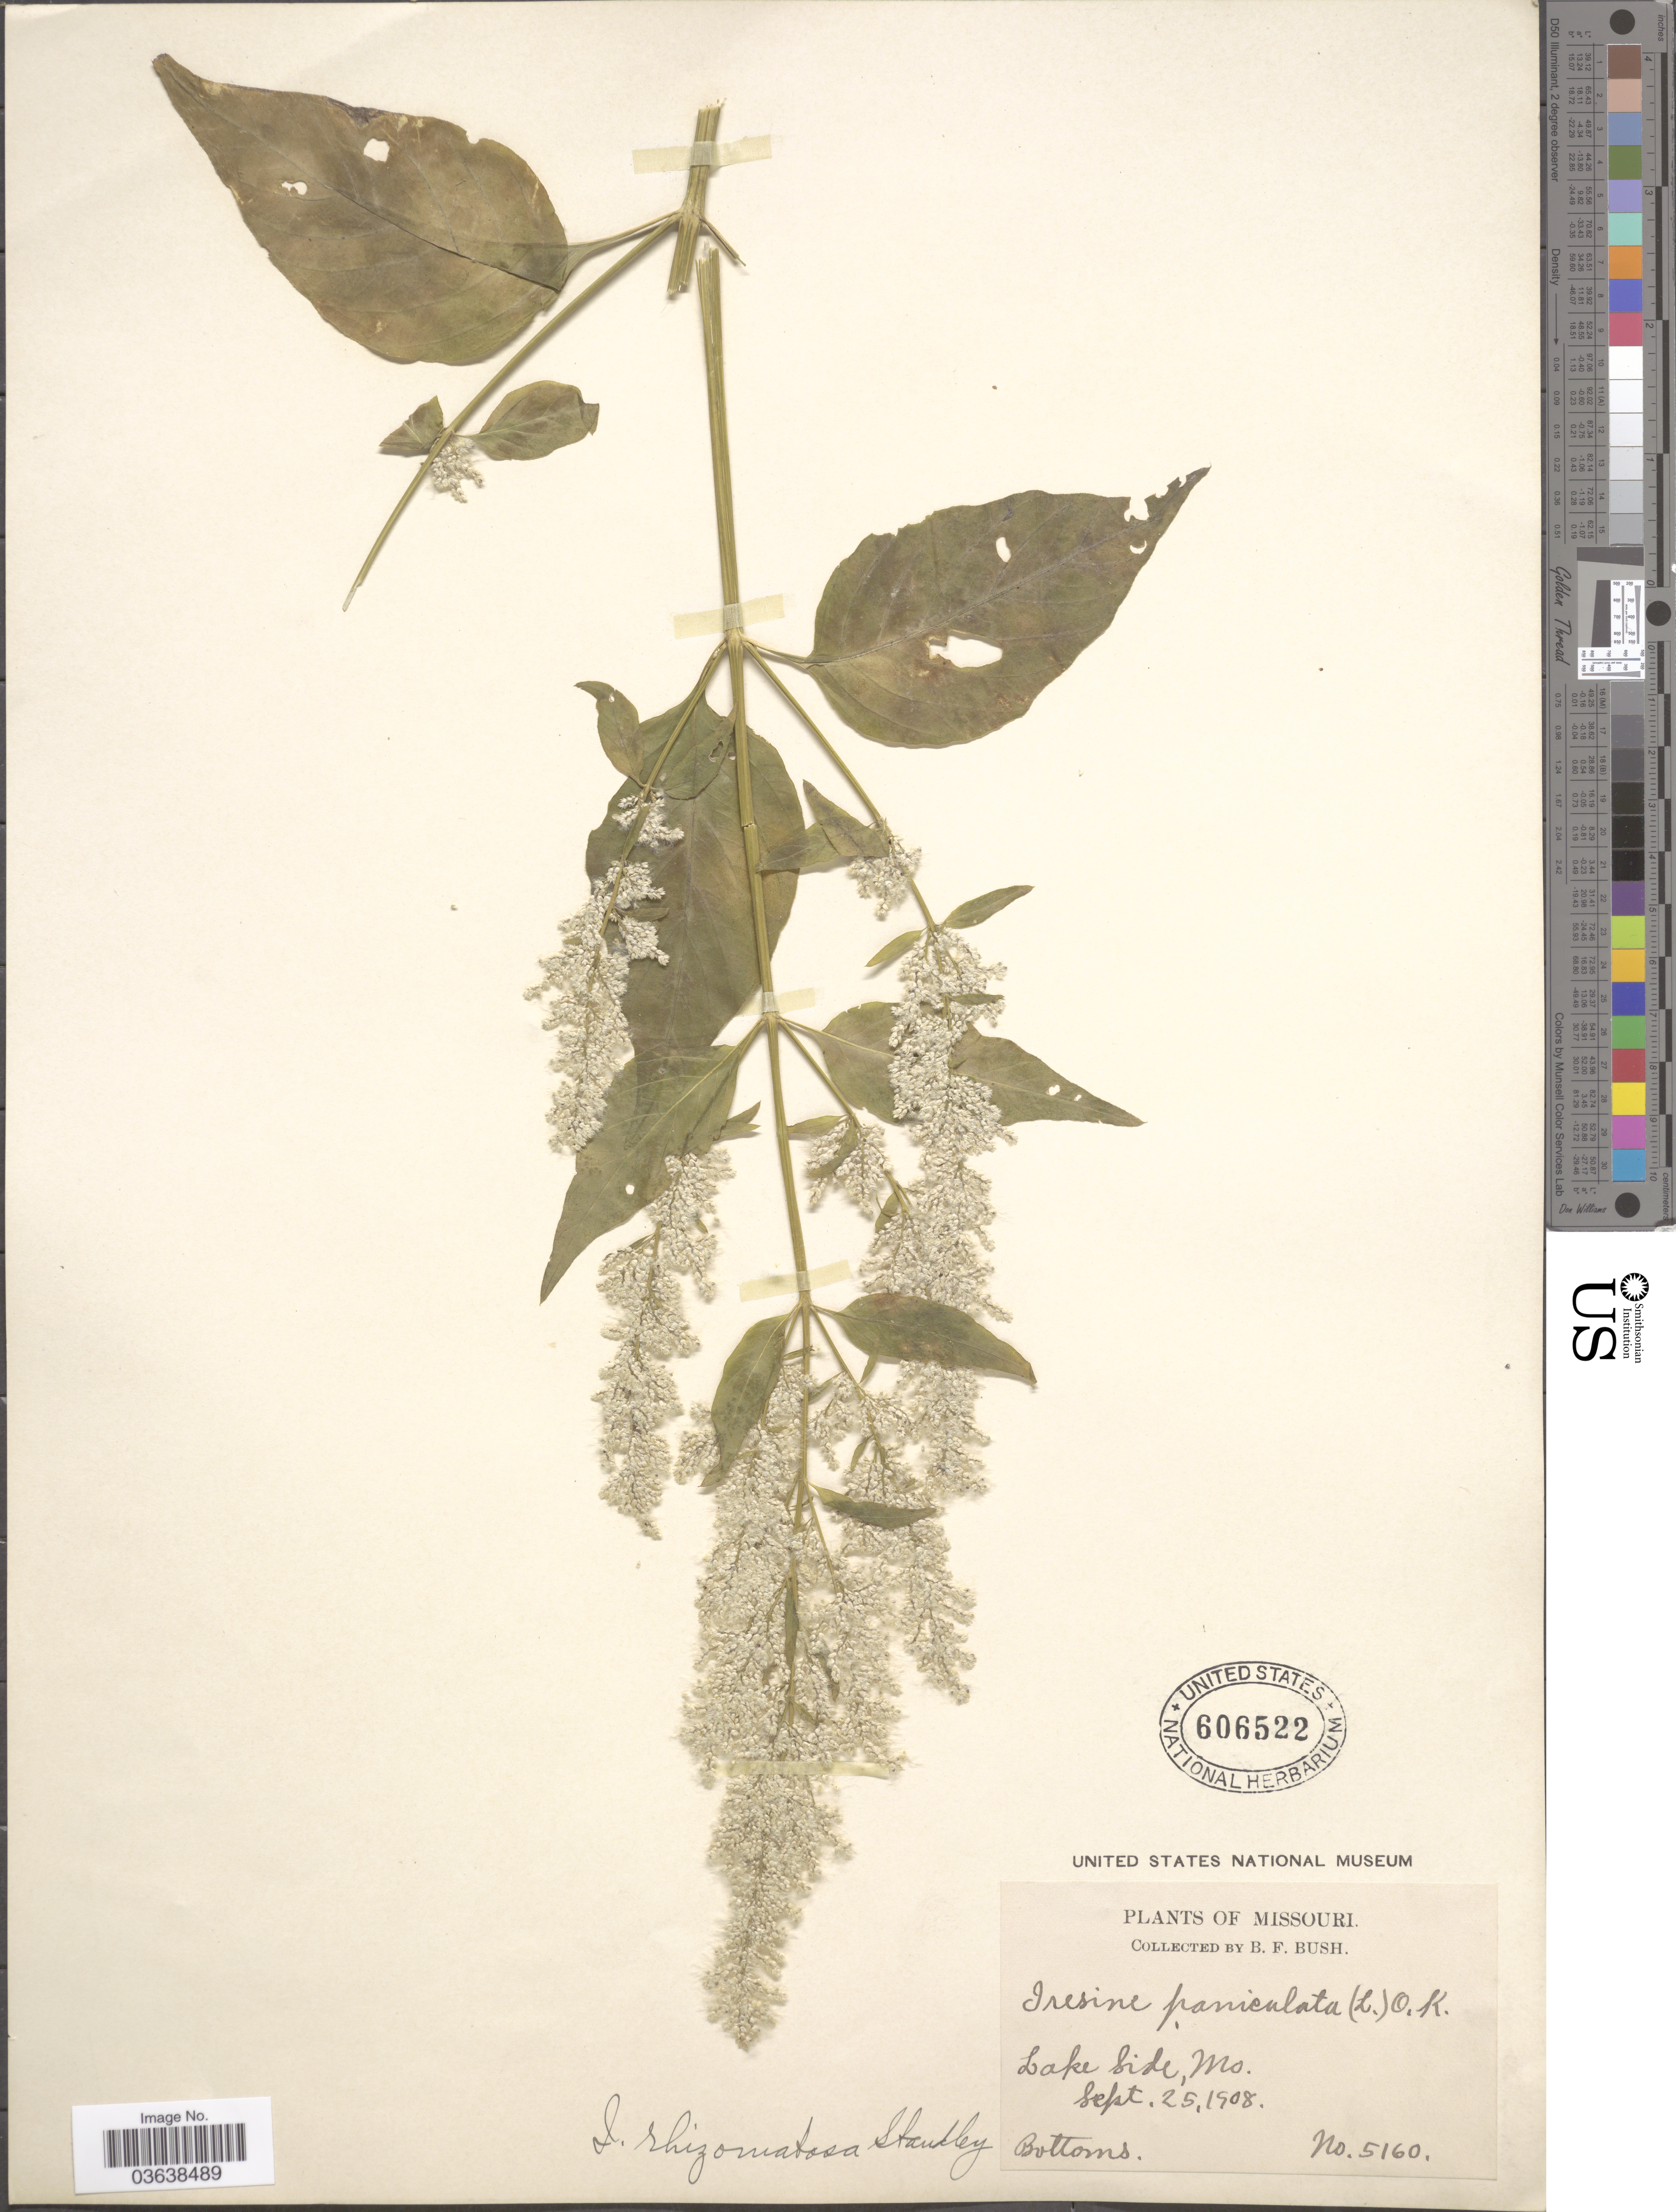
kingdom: Plantae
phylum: Tracheophyta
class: Magnoliopsida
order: Caryophyllales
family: Amaranthaceae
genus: Iresine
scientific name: Iresine rhizomatosa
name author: Standl.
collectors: B. F. Bush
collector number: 5160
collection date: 1908-09-25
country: United States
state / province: Missouri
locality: Lake Side.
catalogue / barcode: US 606522